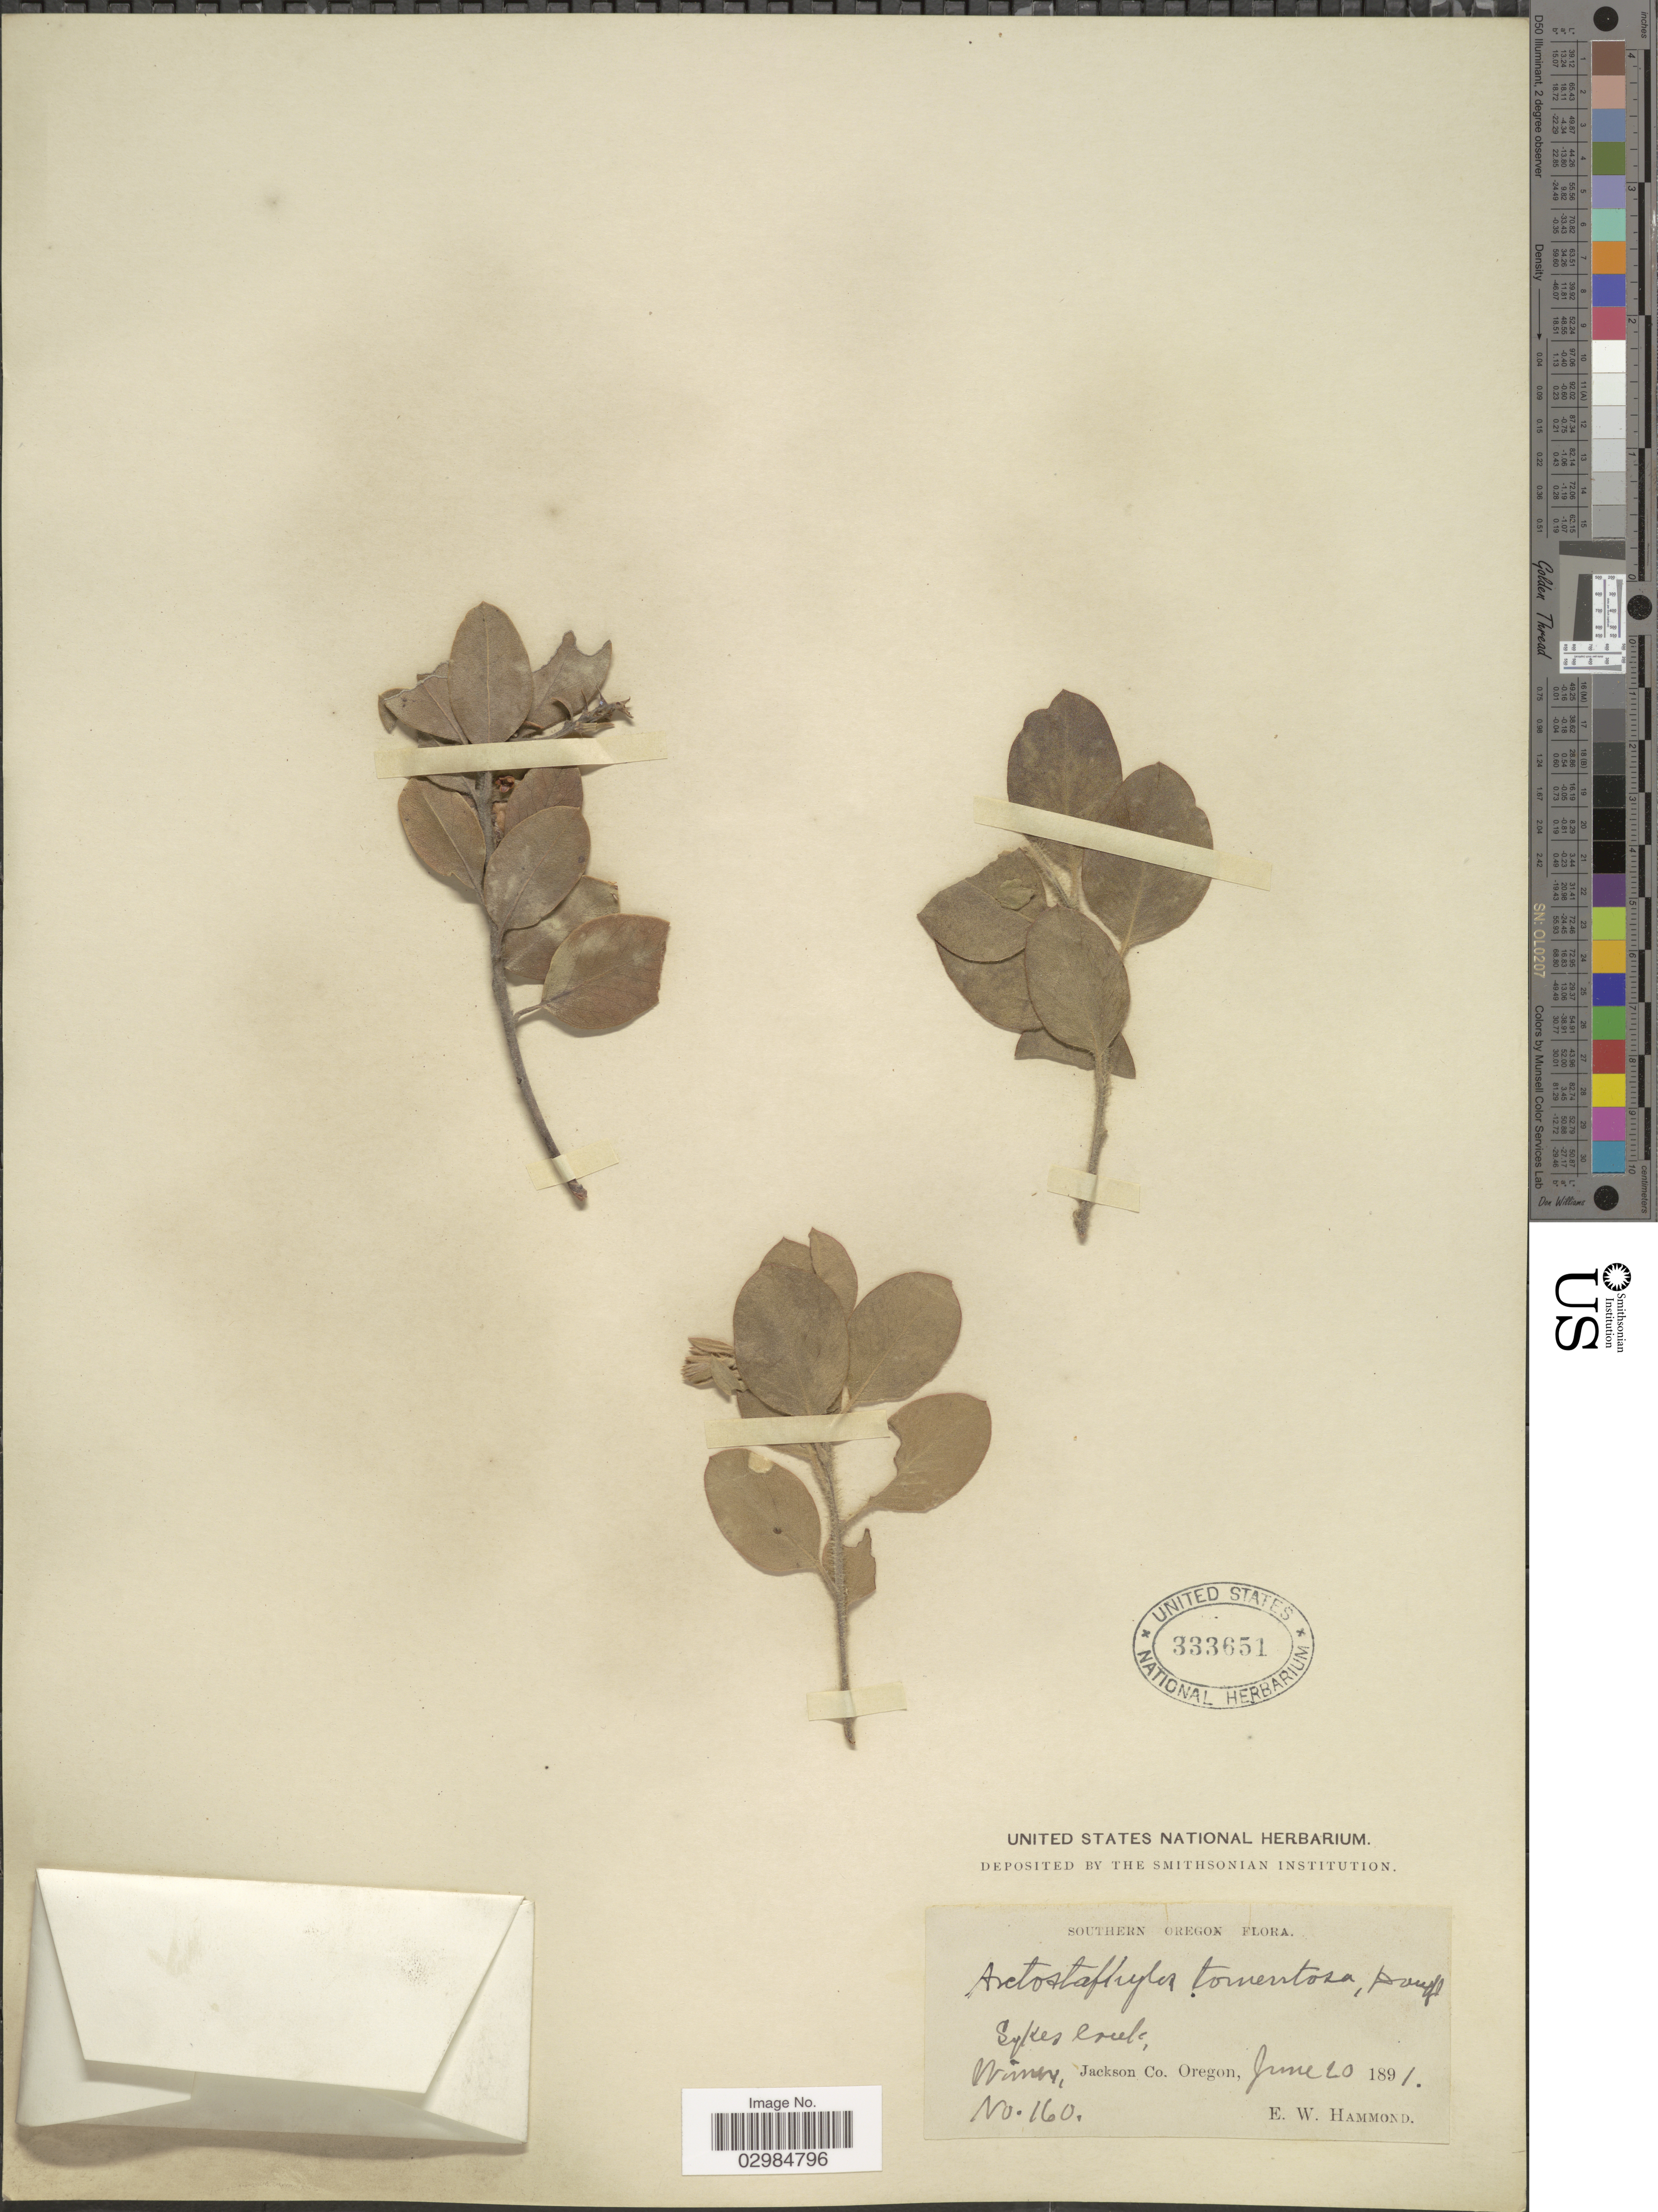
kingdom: Plantae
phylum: Tracheophyta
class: Magnoliopsida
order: Ericales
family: Ericaceae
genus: Arctostaphylos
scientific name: Arctostaphylos tomentosa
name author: (Pursh) Lindl.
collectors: E. Hammond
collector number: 160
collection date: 1891-06-20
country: United States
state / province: Oregon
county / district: Jackson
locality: Southern Oregon. Sykes Creek. Wimer, Jackson Co.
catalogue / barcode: US 333651